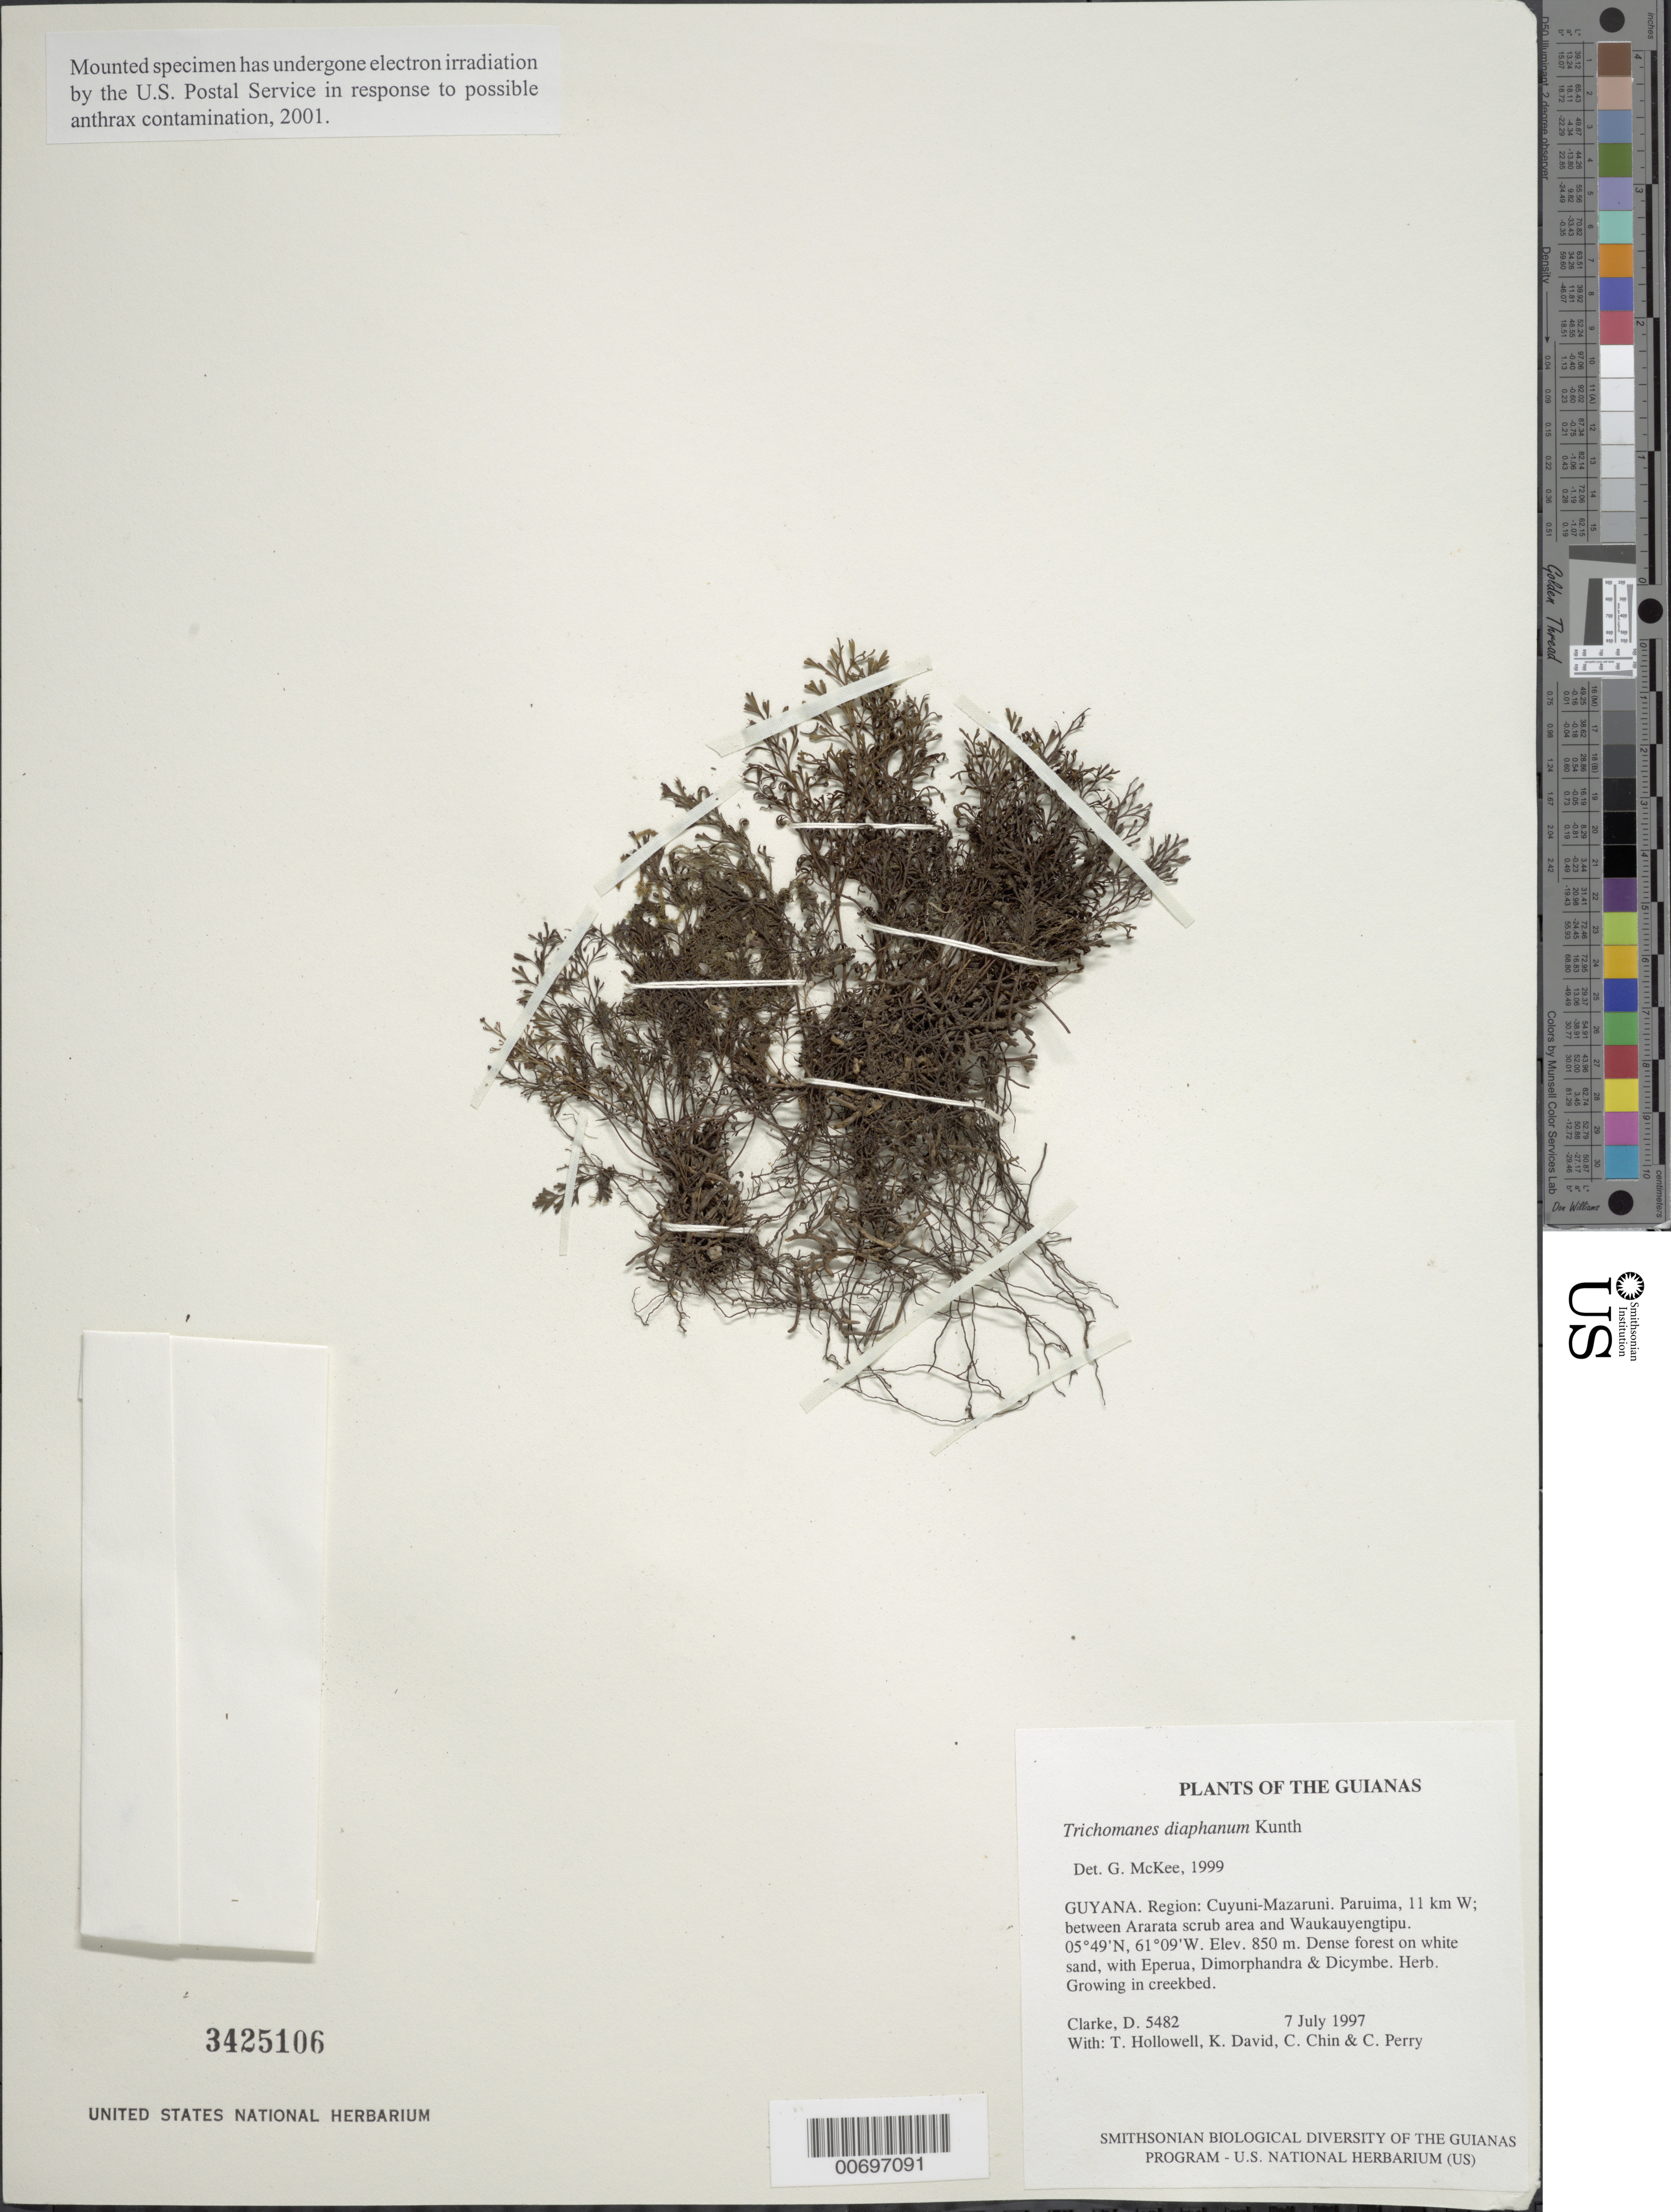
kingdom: Plantae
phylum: Tracheophyta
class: Polypodiopsida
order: Hymenophyllales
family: Hymenophyllaceae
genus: Polyphlebium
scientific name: Polyphlebium diaphanum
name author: (Kunth) Ebihara & Dubuisson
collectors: H. D. Clarke, T. Hollowell, K. David, C. Chin & C. Perry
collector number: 5482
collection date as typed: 7 July 1997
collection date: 1997-07-07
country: Guyana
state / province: Cuyuni-Mazaruni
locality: Paruima, 11 km W; between Ararata scrub area and Waukauyengtipu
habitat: Dense forest on white sand, with Eperua, Dimorphandra & Dicymbe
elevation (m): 850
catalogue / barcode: US 3425106